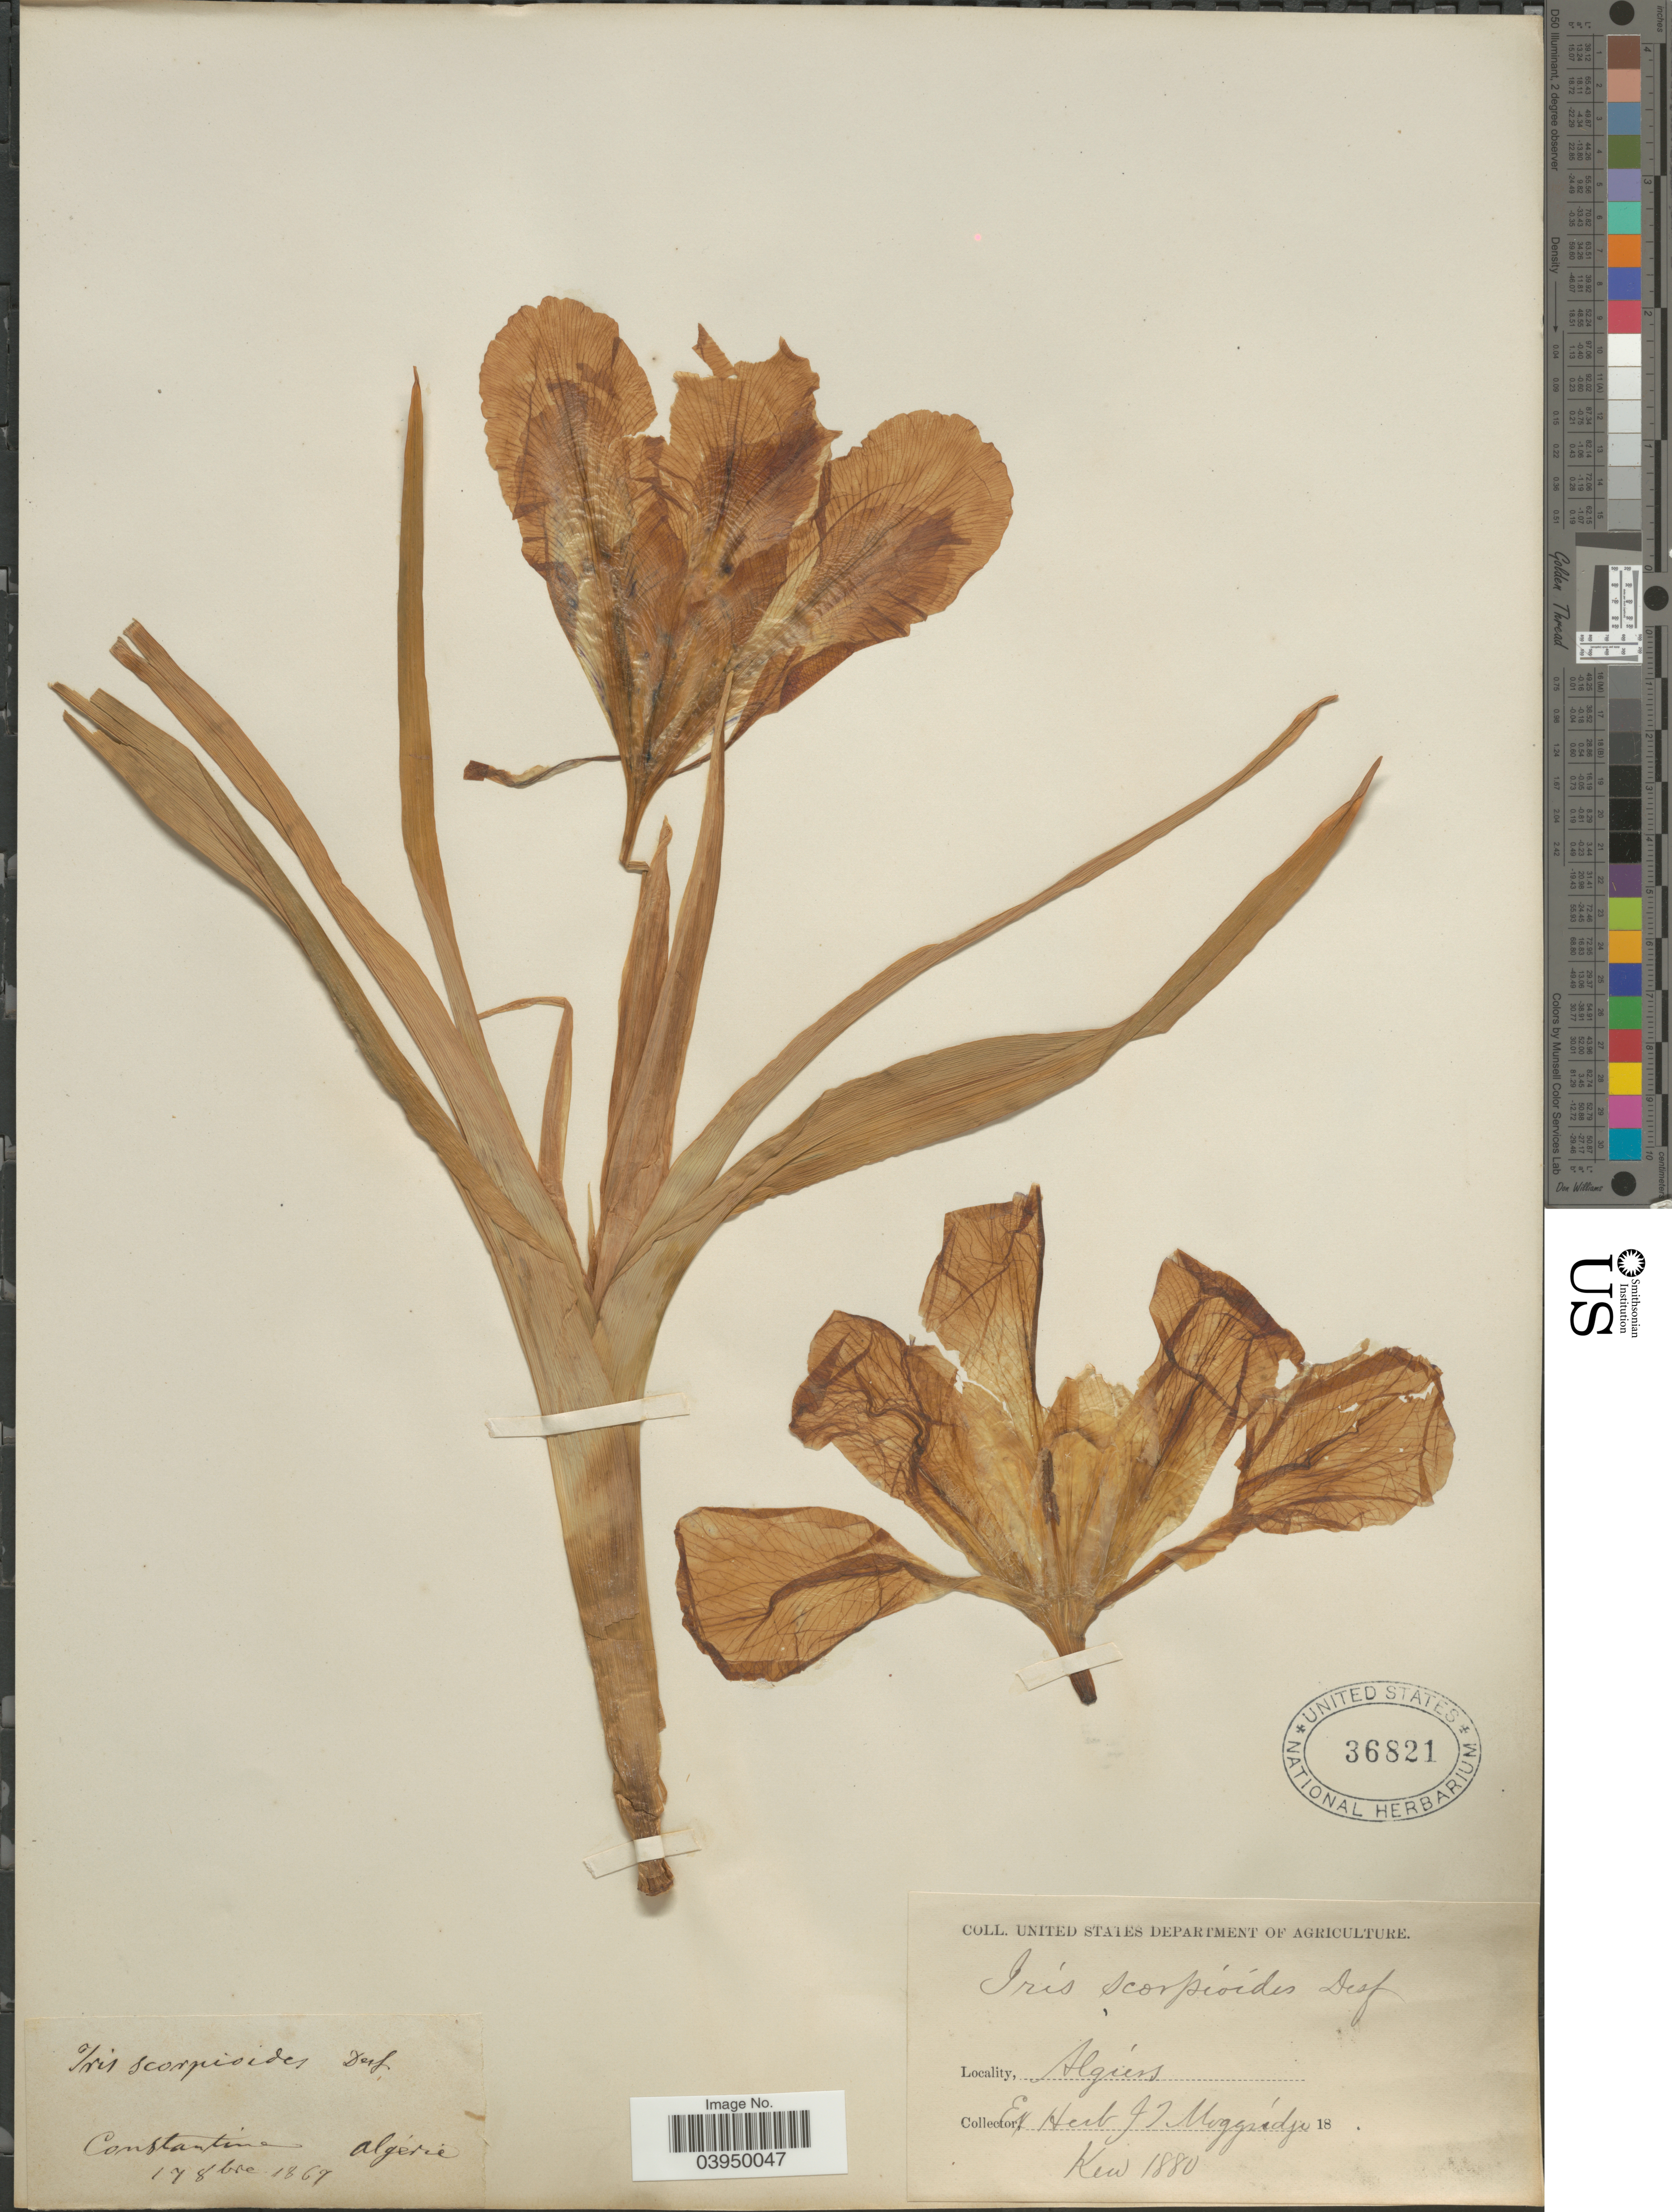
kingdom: Plantae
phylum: Tracheophyta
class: Liliopsida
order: Asparagales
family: Iridaceae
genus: Iris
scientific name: Iris scorpioides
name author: Desf.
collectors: ex herb. J.T. Moggridge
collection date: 1869-10-17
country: Algeria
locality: Constantine. Algiers.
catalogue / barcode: US 36821